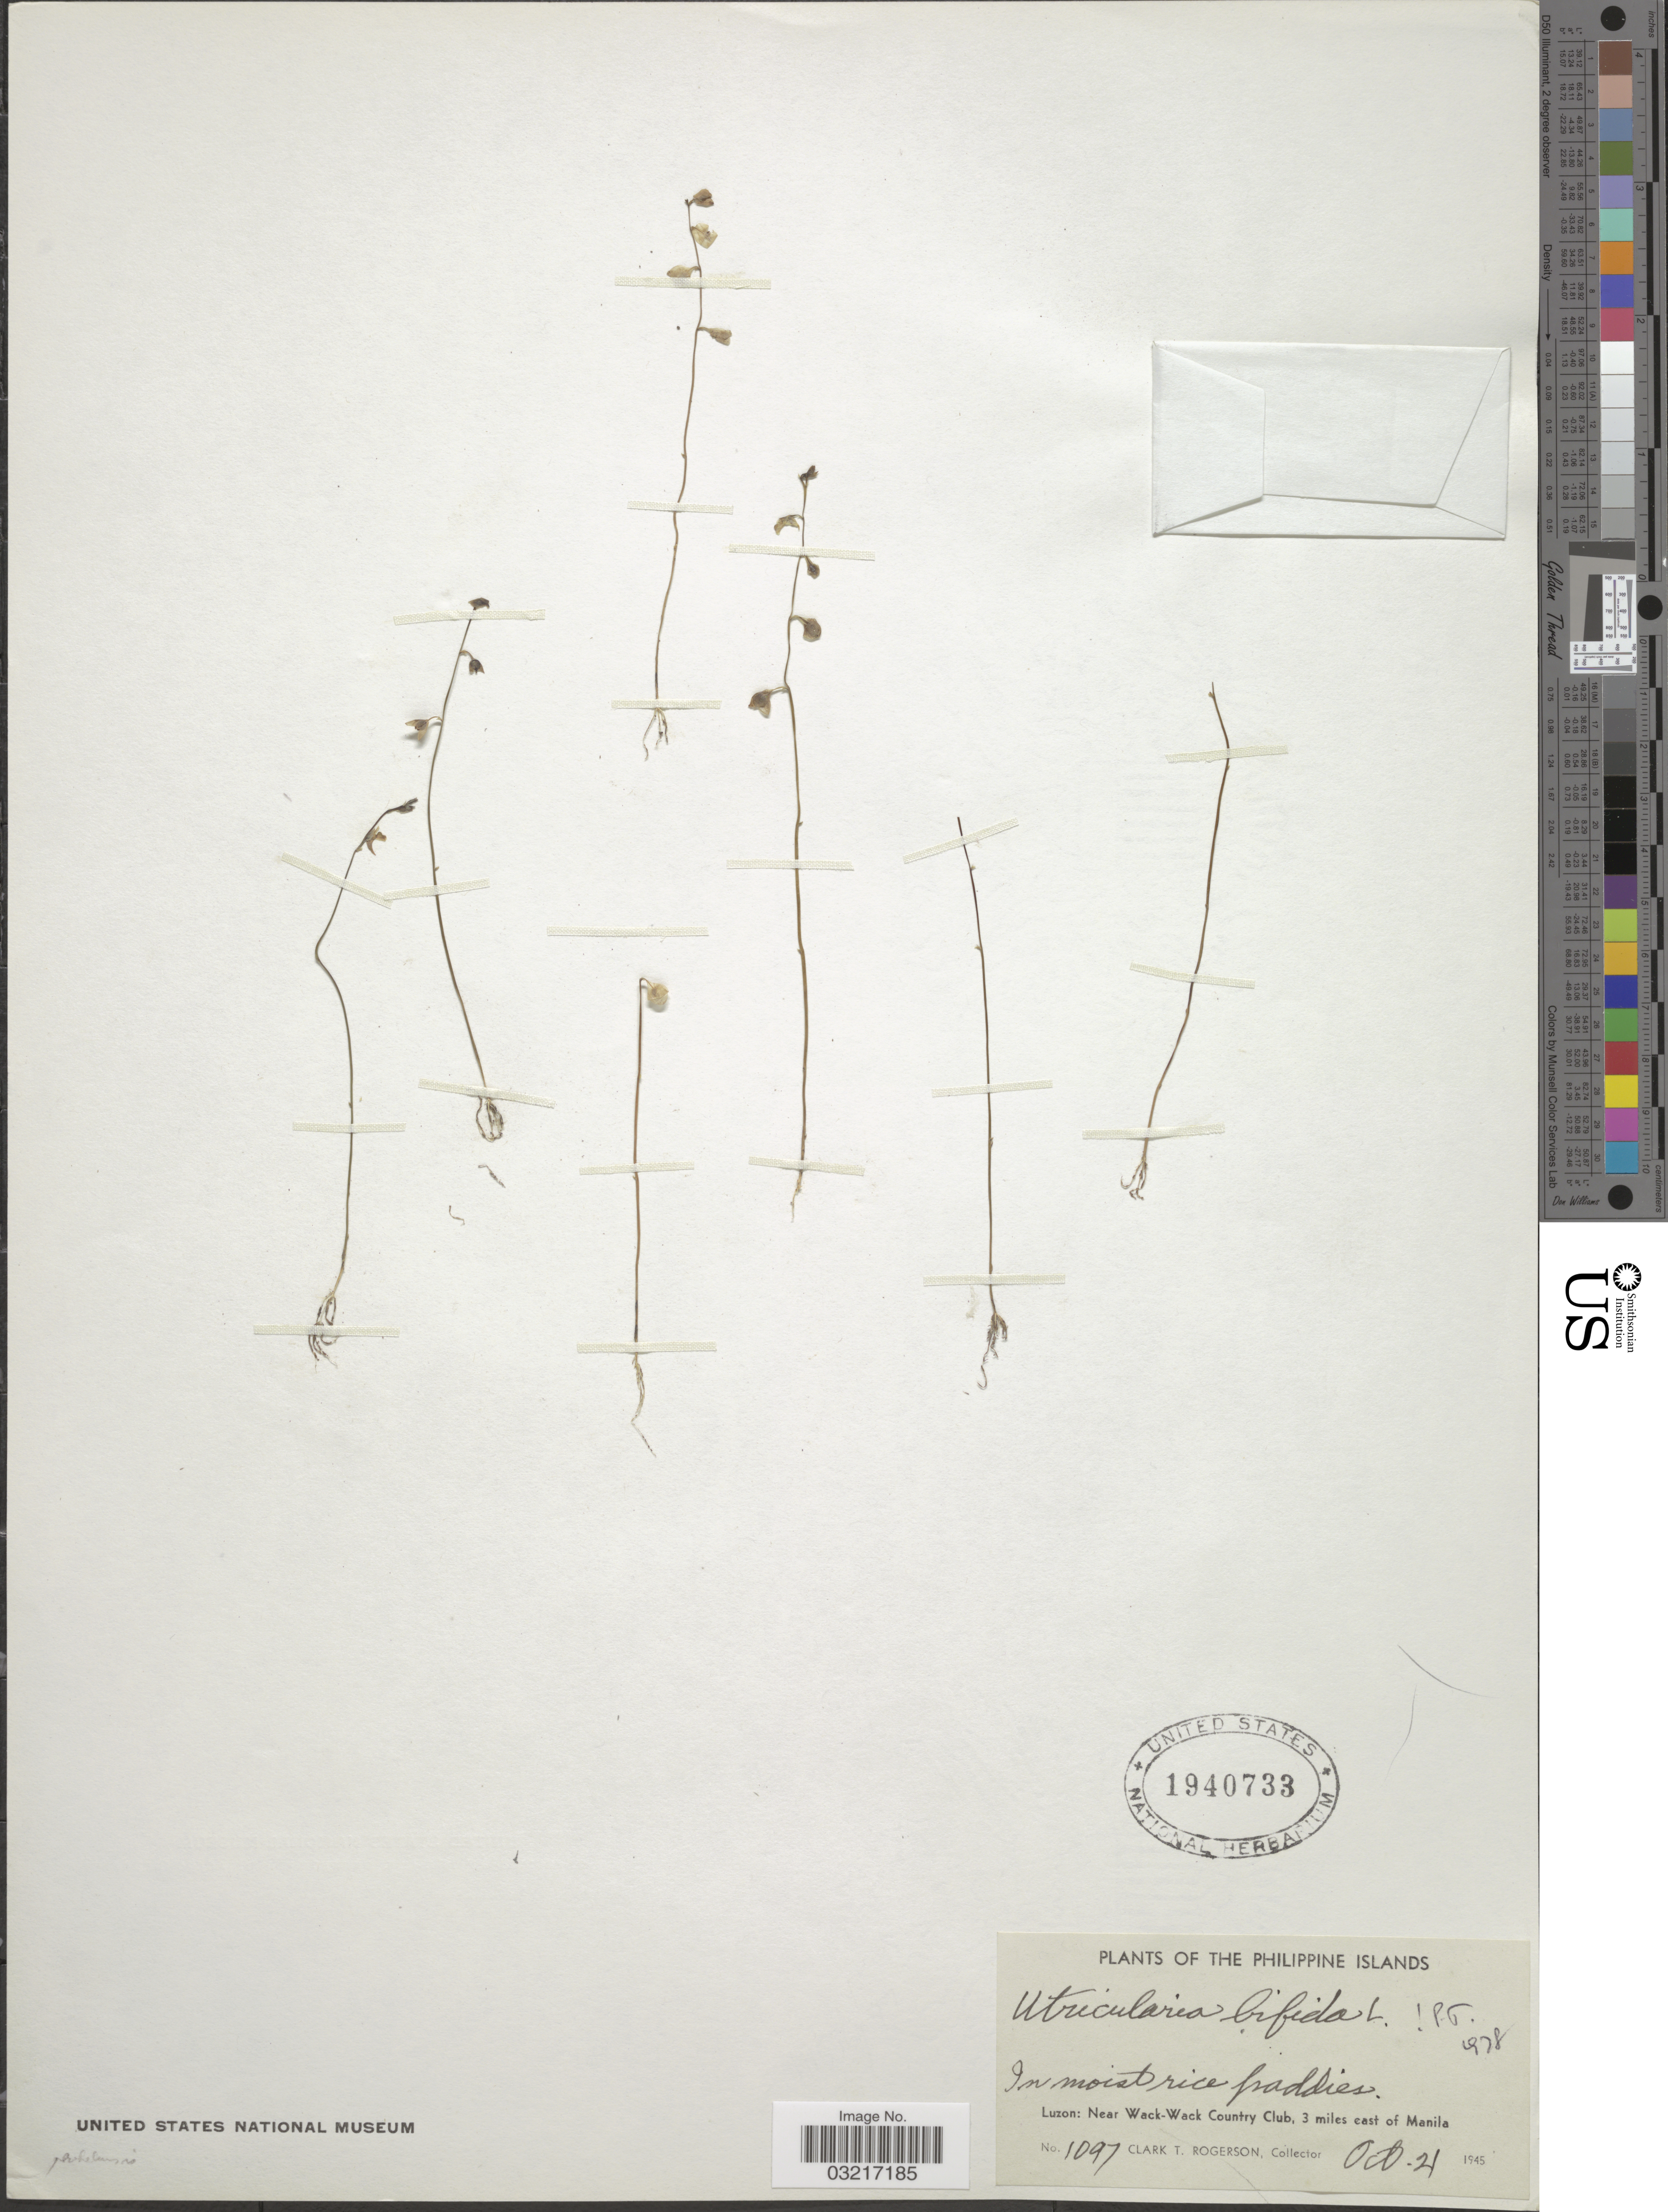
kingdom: Plantae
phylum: Tracheophyta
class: Magnoliopsida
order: Lamiales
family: Lentibulariaceae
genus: Utricularia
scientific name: Utricularia bifida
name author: L.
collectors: C. Rogerson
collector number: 1097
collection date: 1945-10-21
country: Philippines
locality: Luzon: Near Wack-Wack Country Club, 3 miles east of Manila.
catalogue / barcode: US 1940733